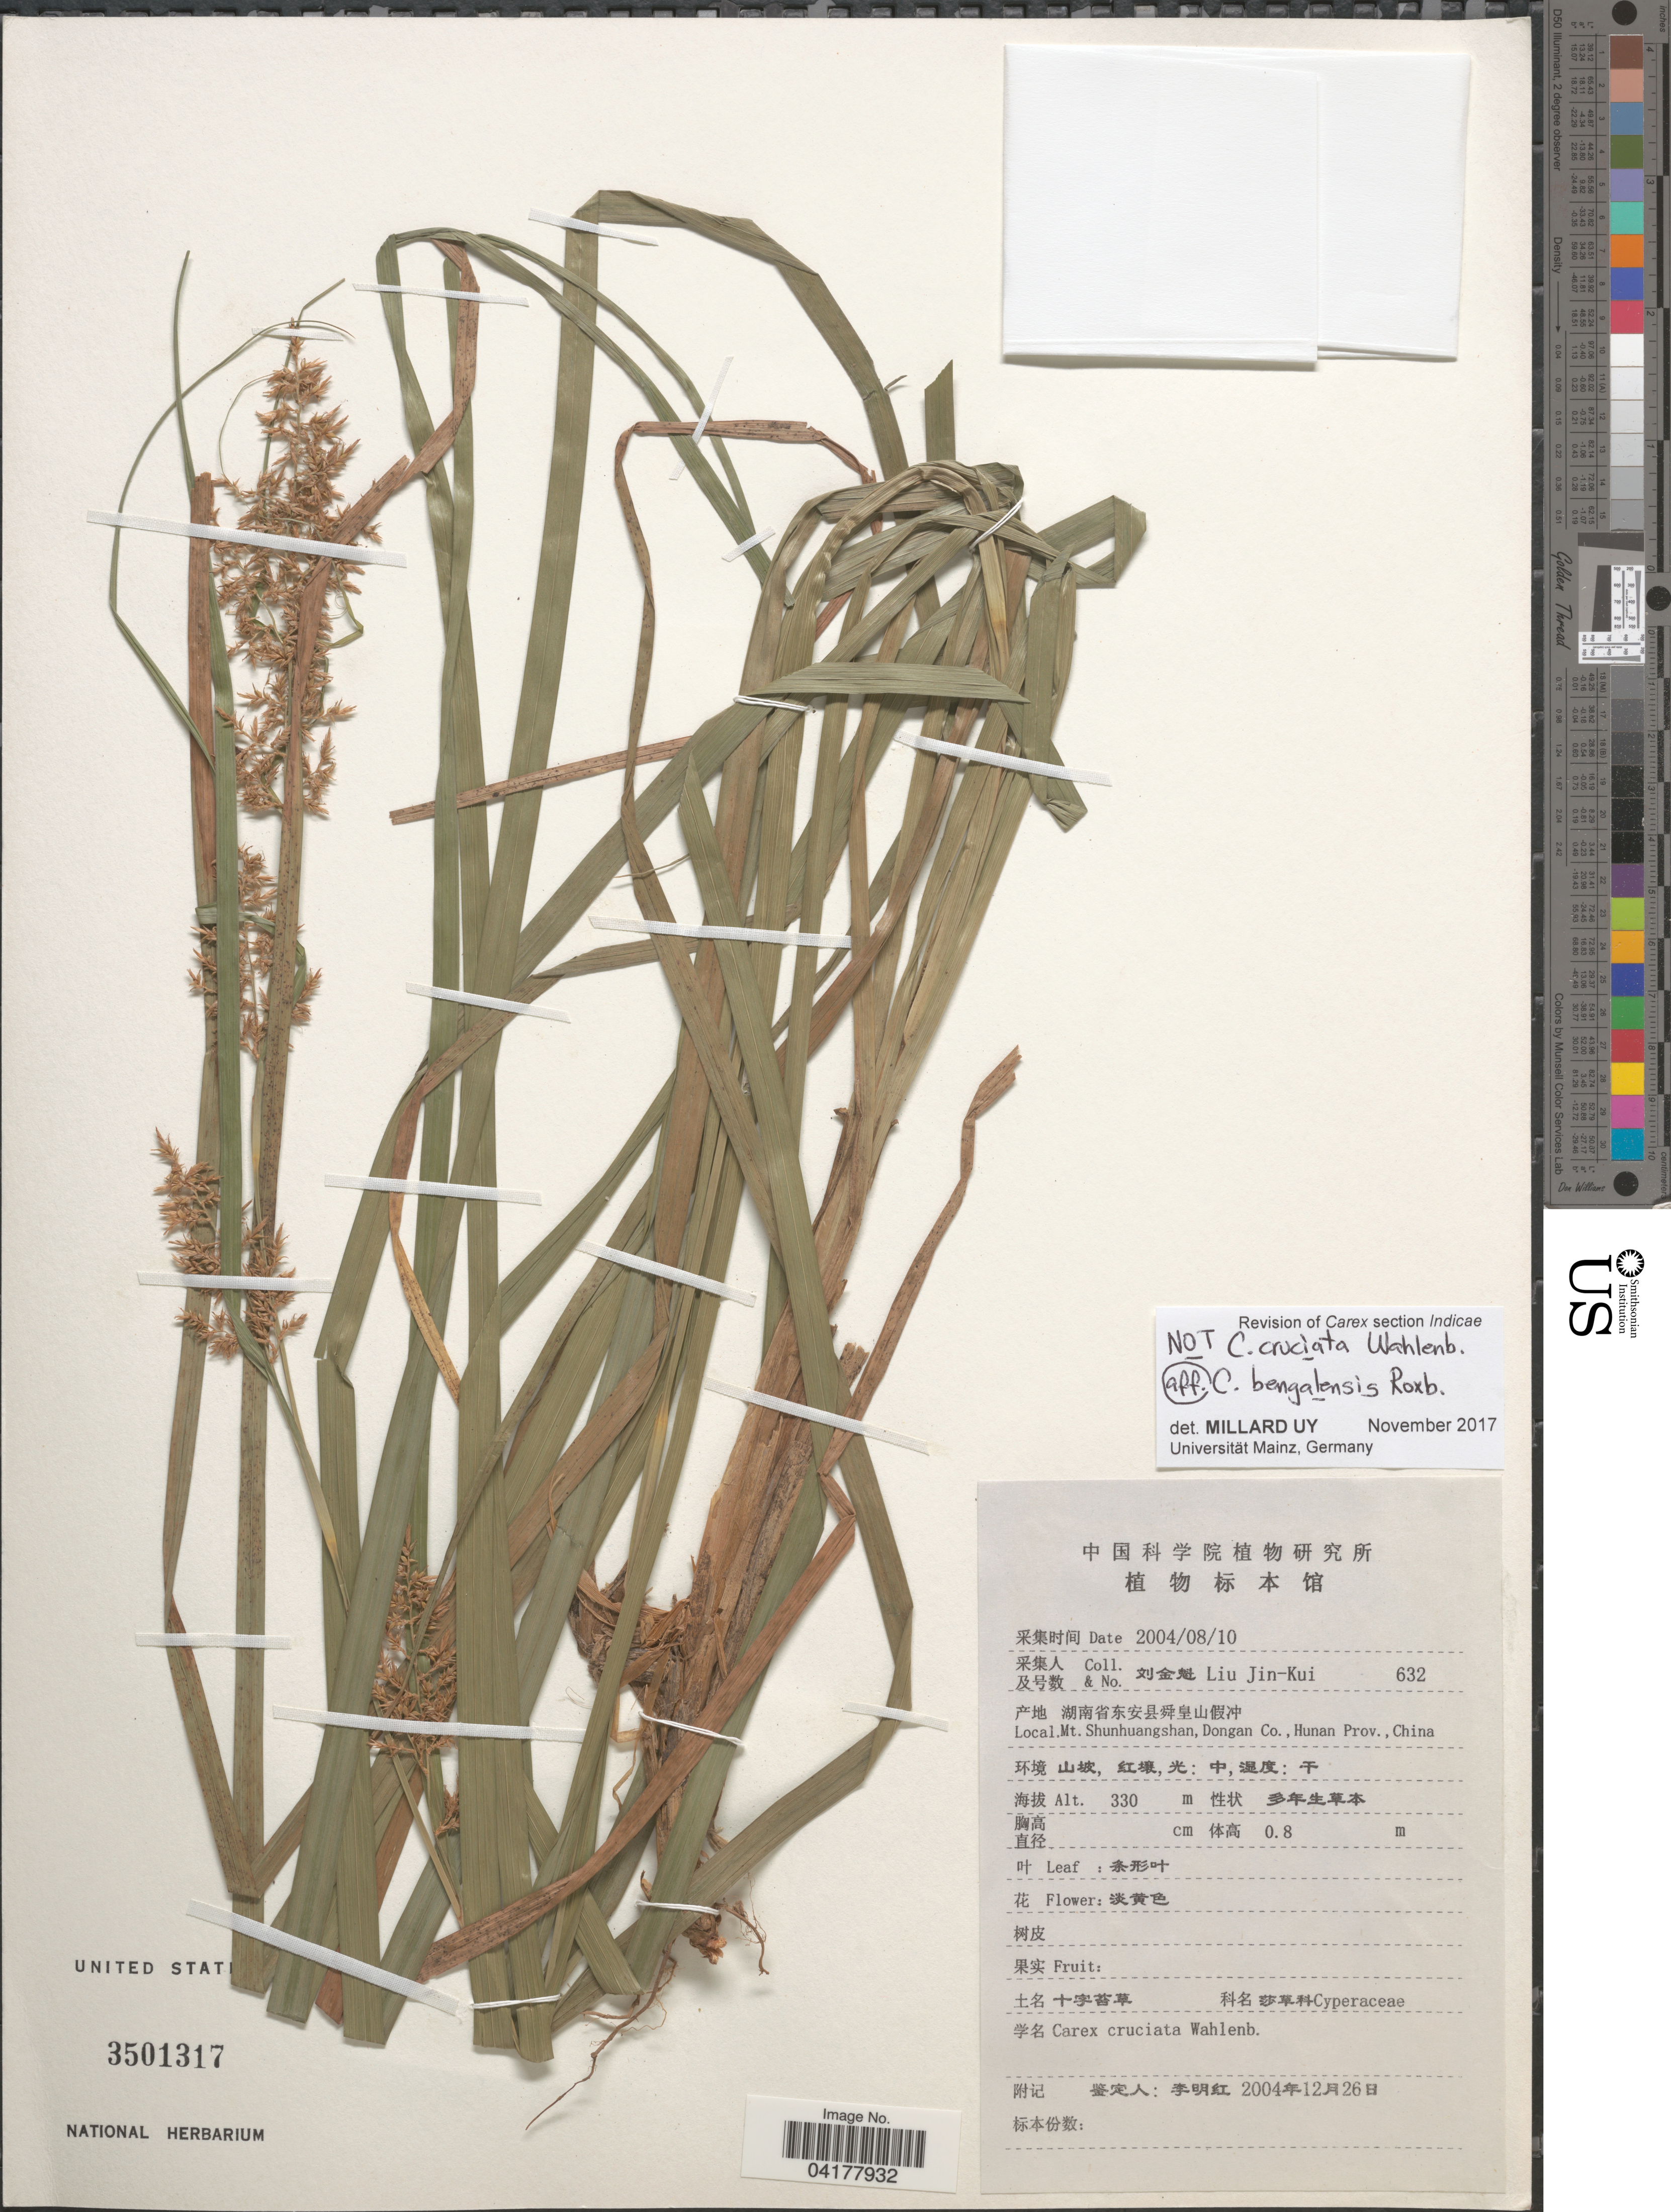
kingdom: Plantae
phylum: Tracheophyta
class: Liliopsida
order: Poales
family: Cyperaceae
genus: Carex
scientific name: Carex cruciata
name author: Wahlenb.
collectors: Liu Jin-Kui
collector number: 632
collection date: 2004-08-10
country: China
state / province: Hunan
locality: Mt. Shunhuangshan, Dongan Co.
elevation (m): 330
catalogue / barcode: US 3501317